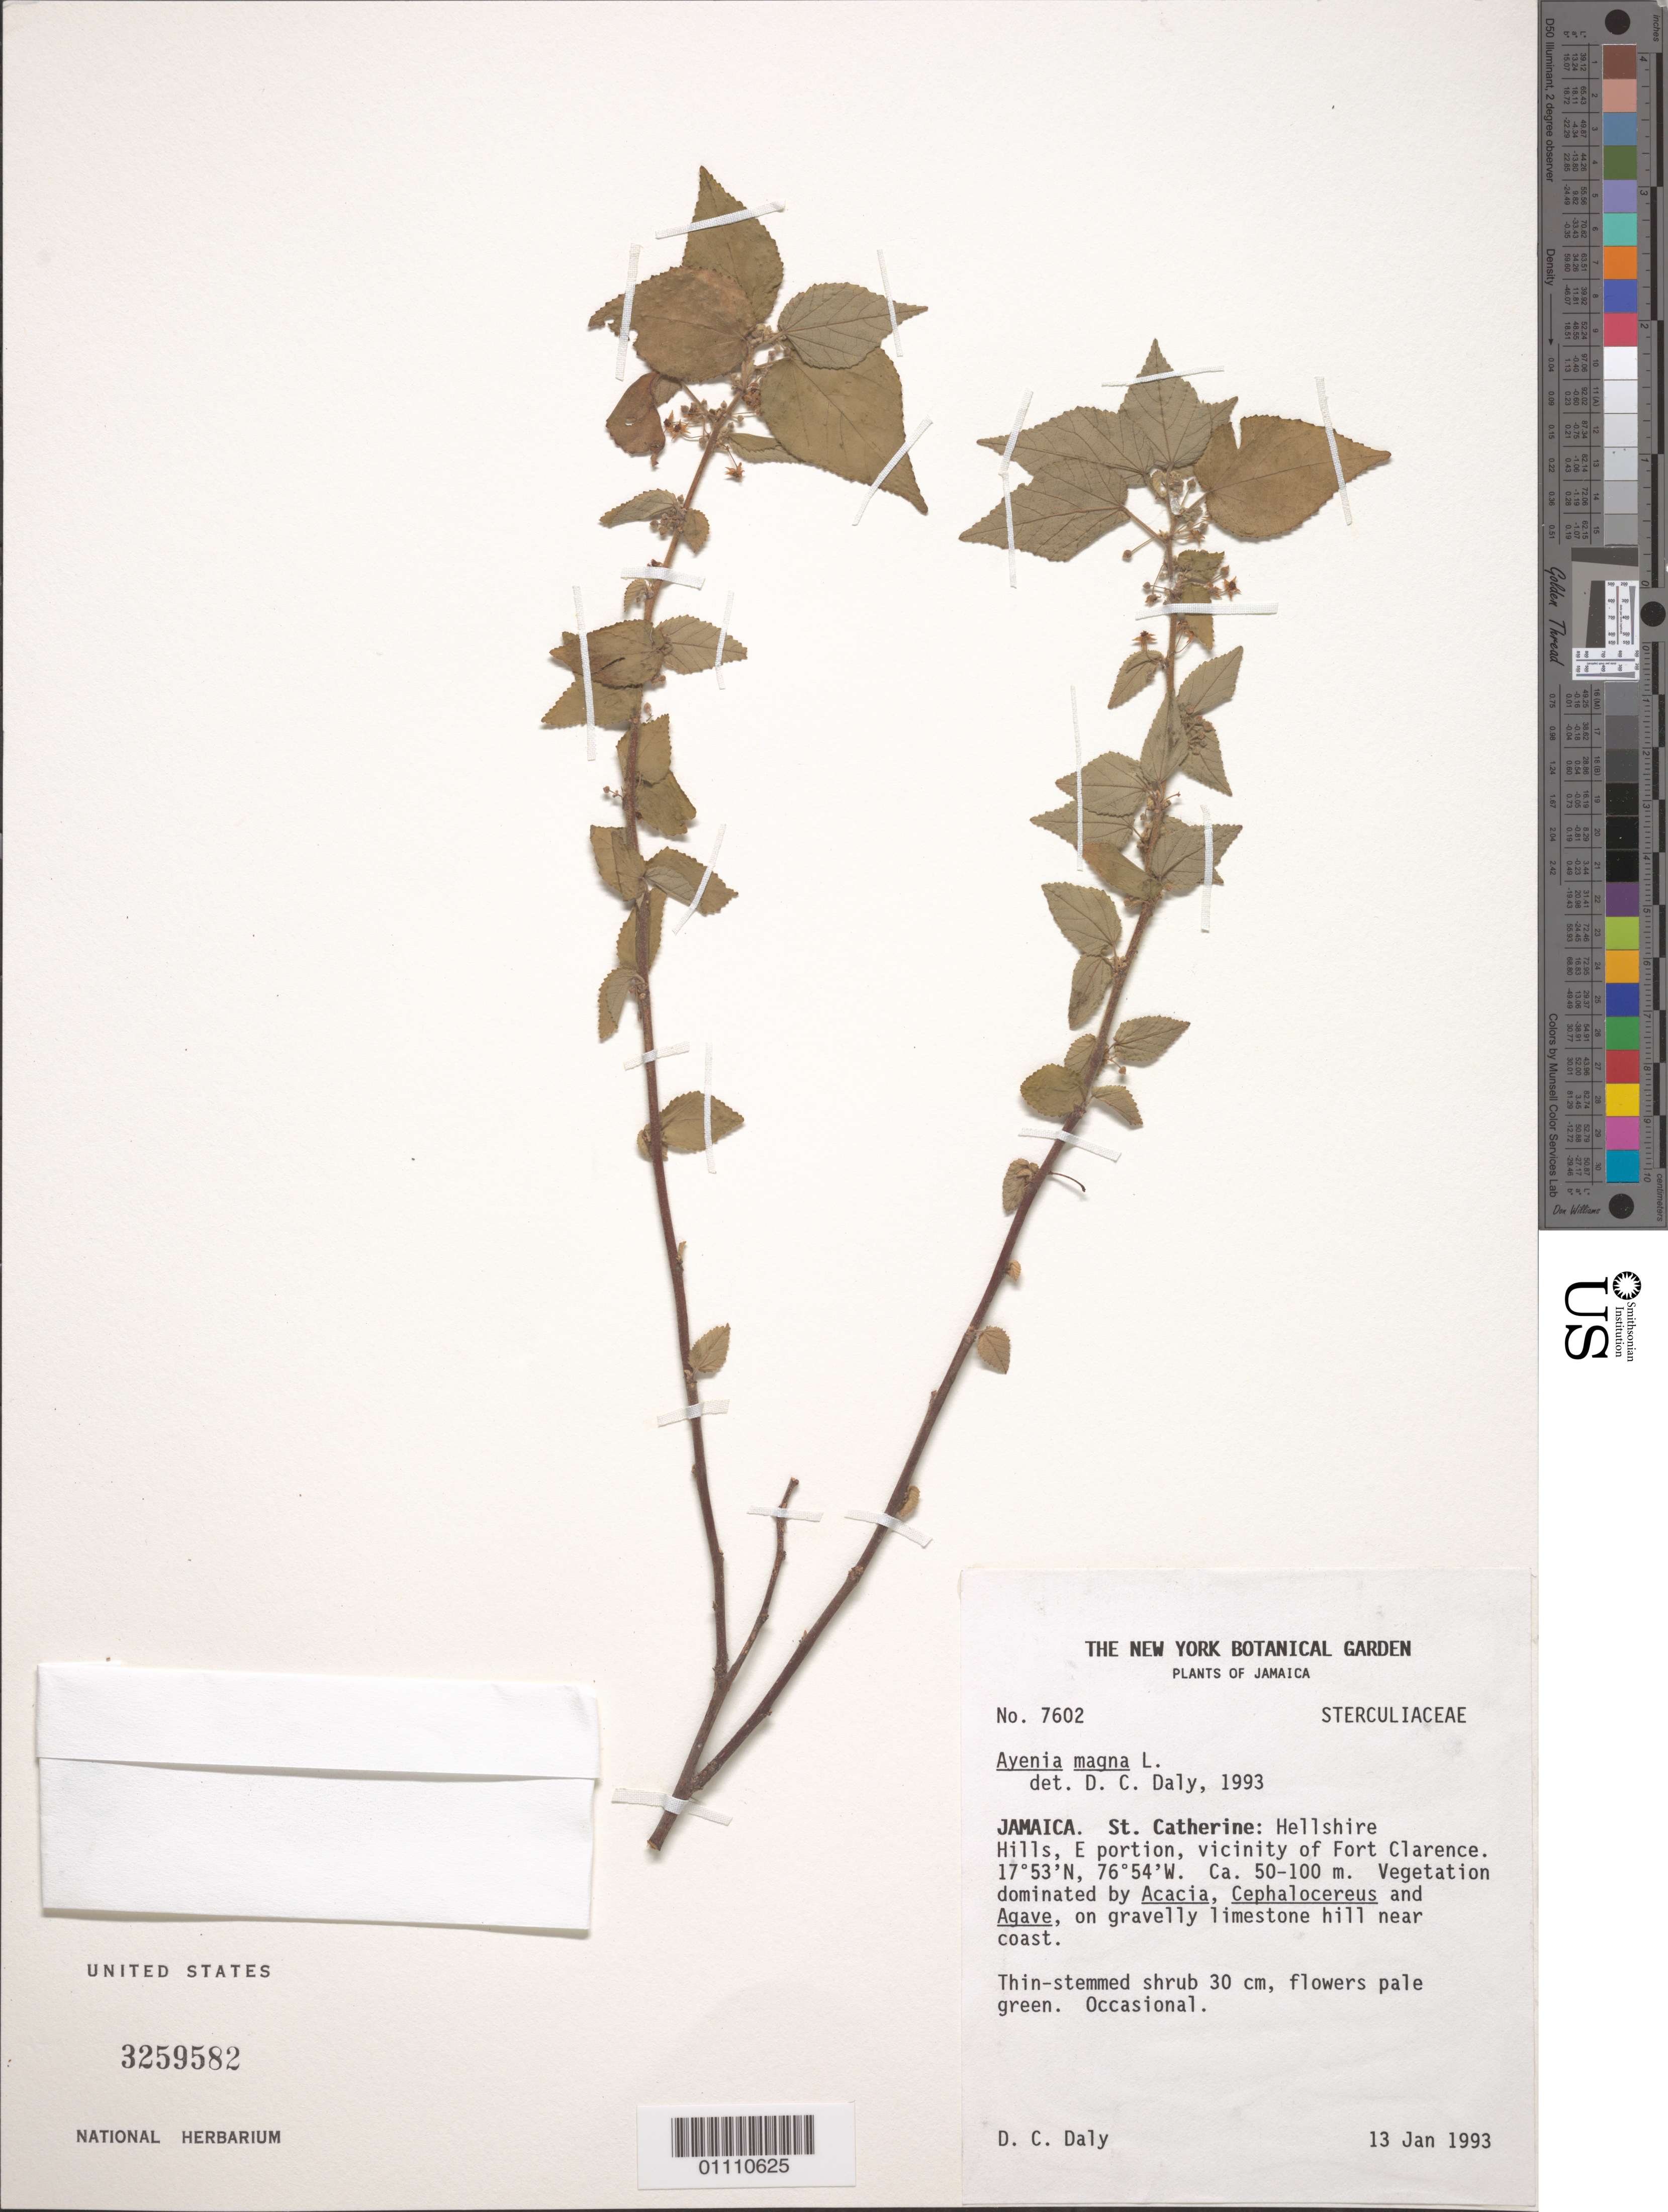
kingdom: Plantae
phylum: Tracheophyta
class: Magnoliopsida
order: Malvales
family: Malvaceae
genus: Ayenia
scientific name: Ayenia magna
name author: L.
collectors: D. C. Daly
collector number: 7602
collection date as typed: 13 Jan 1993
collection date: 1993-01-13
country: Jamaica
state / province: Saint Catherine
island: Jamaica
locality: Hellshire Hills, E portion, vicinity of Fort Clarence.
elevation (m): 50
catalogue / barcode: US 3259582